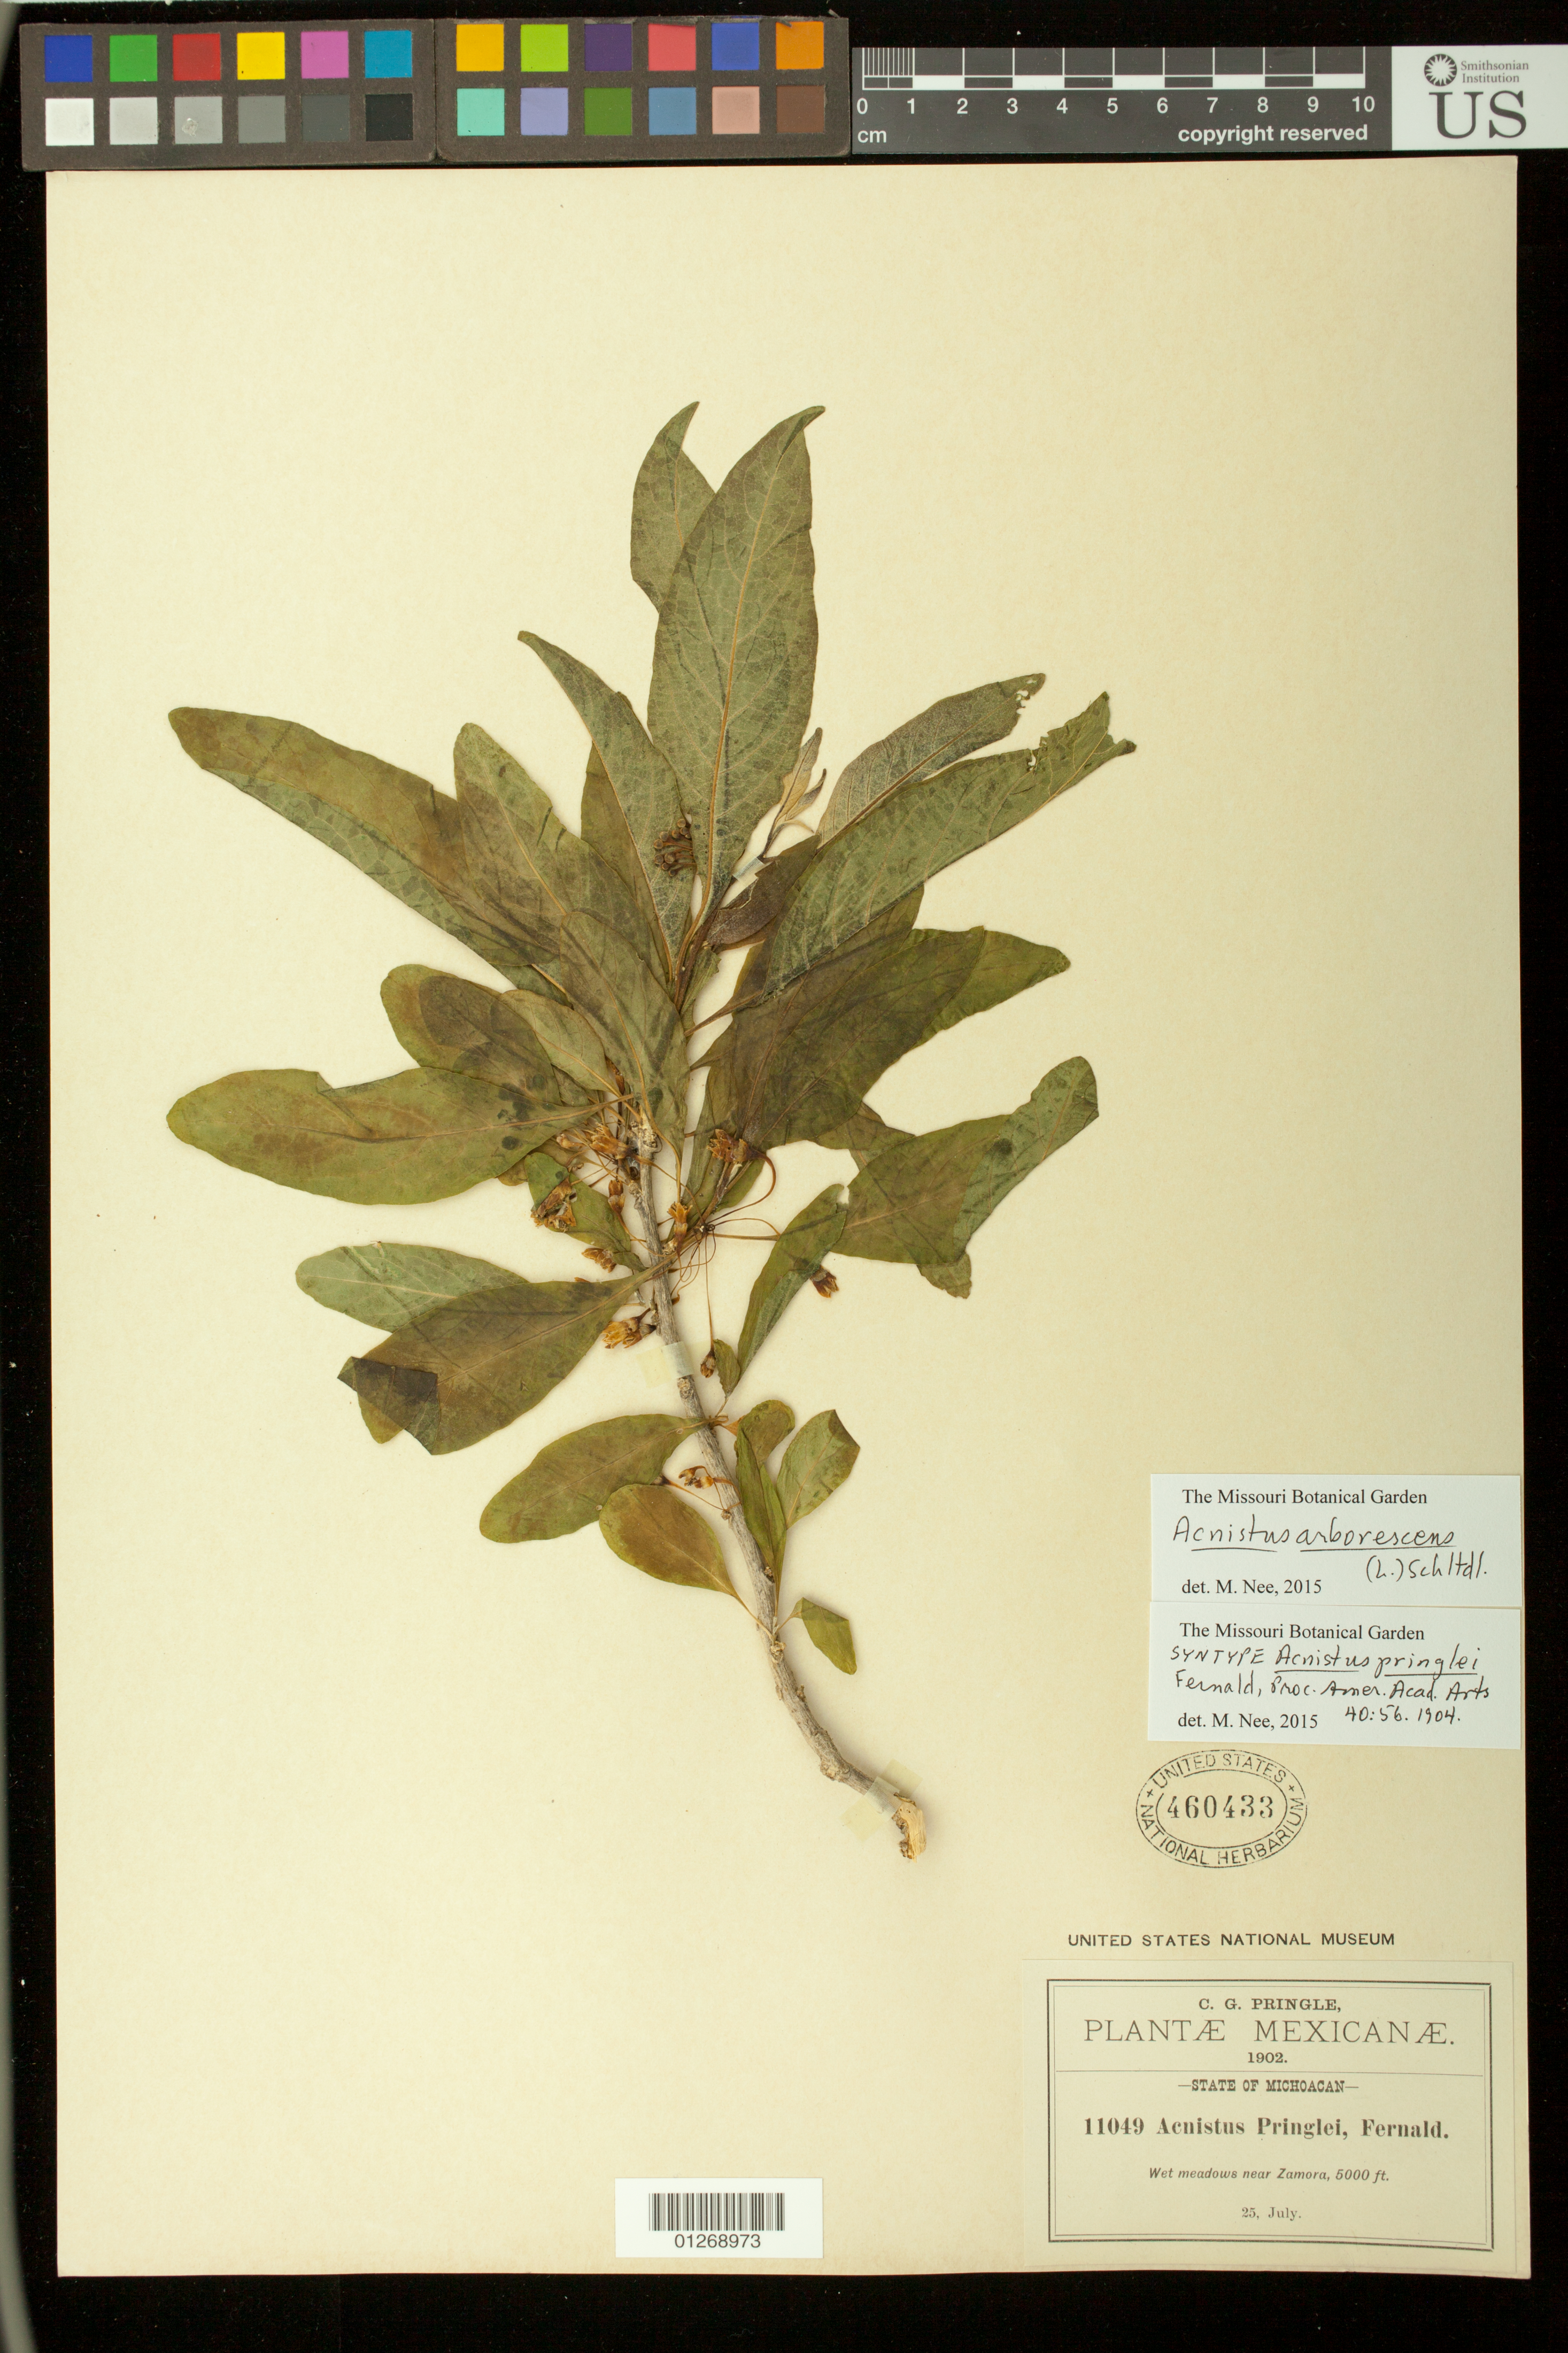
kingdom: Plantae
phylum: Tracheophyta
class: Magnoliopsida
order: Solanales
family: Solanaceae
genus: Acnistus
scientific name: Acnistus pringlei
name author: Fernald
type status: Isosyntype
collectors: C. G. Pringle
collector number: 11049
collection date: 1902-07-25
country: Mexico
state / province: Michoacán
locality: Wet meadows near Zamora.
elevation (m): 1524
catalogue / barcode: US 460433